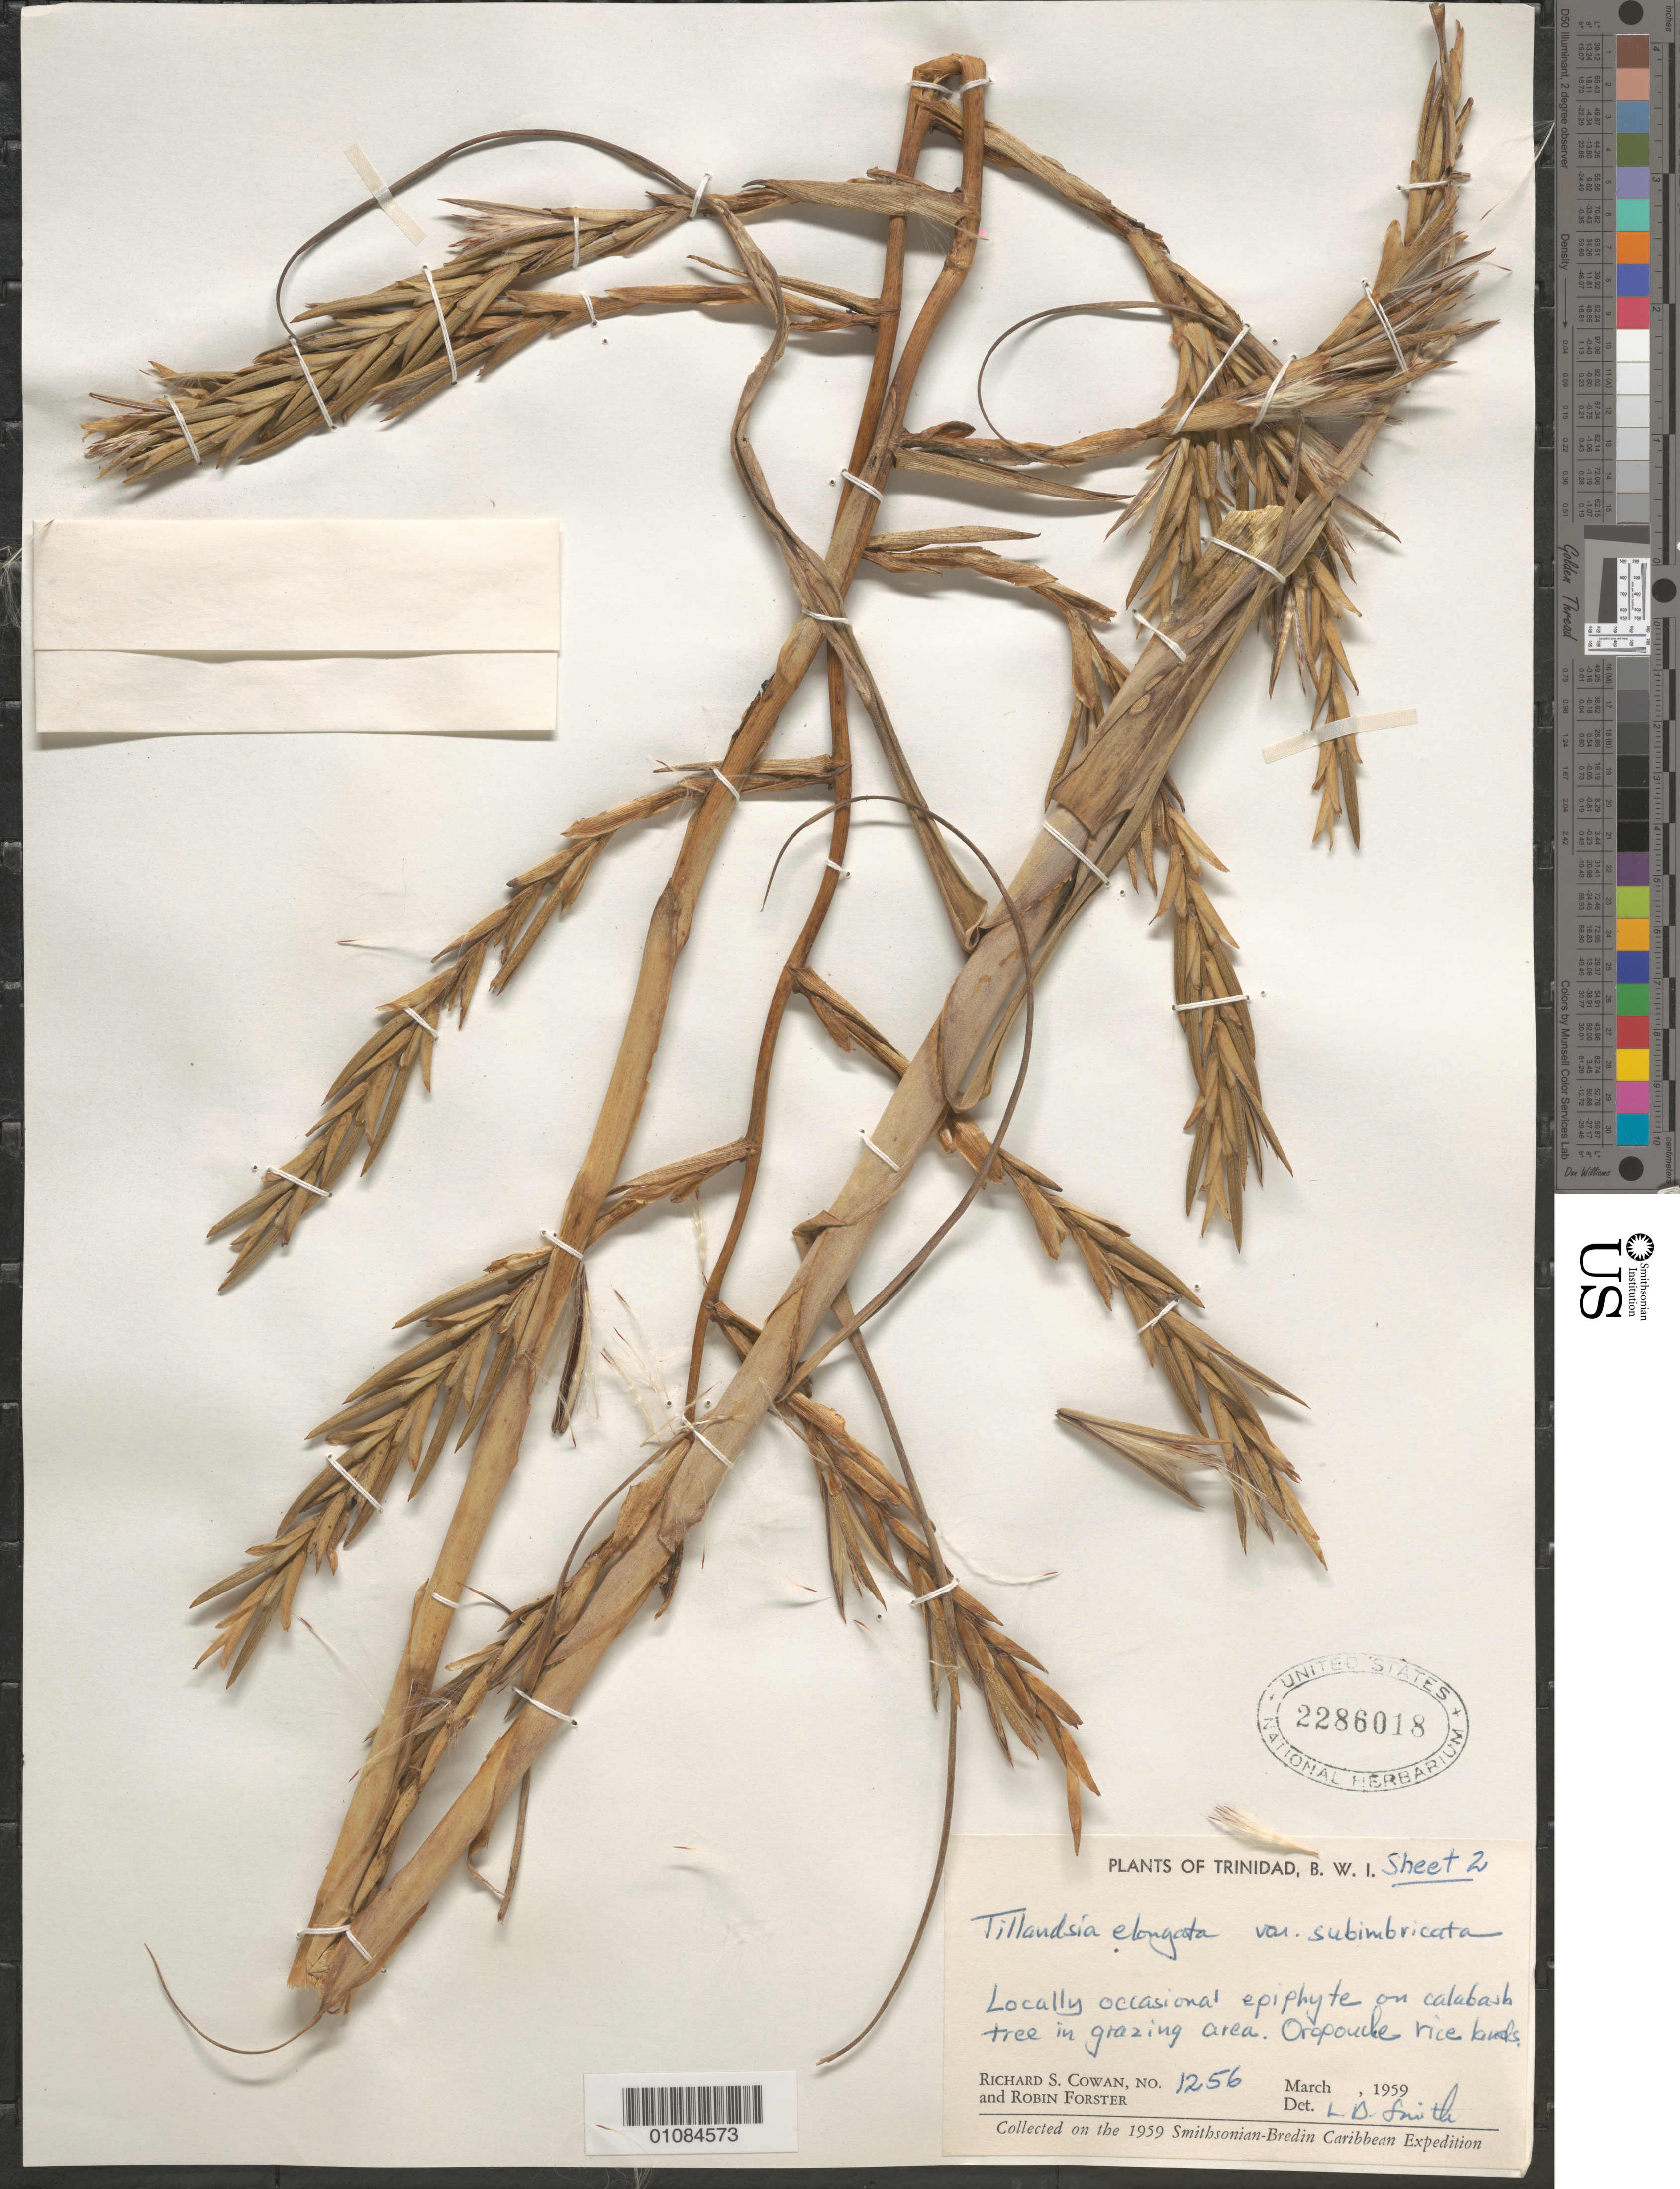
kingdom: Plantae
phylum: Tracheophyta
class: Liliopsida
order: Poales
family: Bromeliaceae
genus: Tillandsia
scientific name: Tillandsia elongata var. subimbricata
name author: (Baker) L.B. Sm.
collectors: R. S. Cowan & R. Forster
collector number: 1256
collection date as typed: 25 Mar 1959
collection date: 1959-03-25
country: Trinidad and Tobago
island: Trinidad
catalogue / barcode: US 2286018